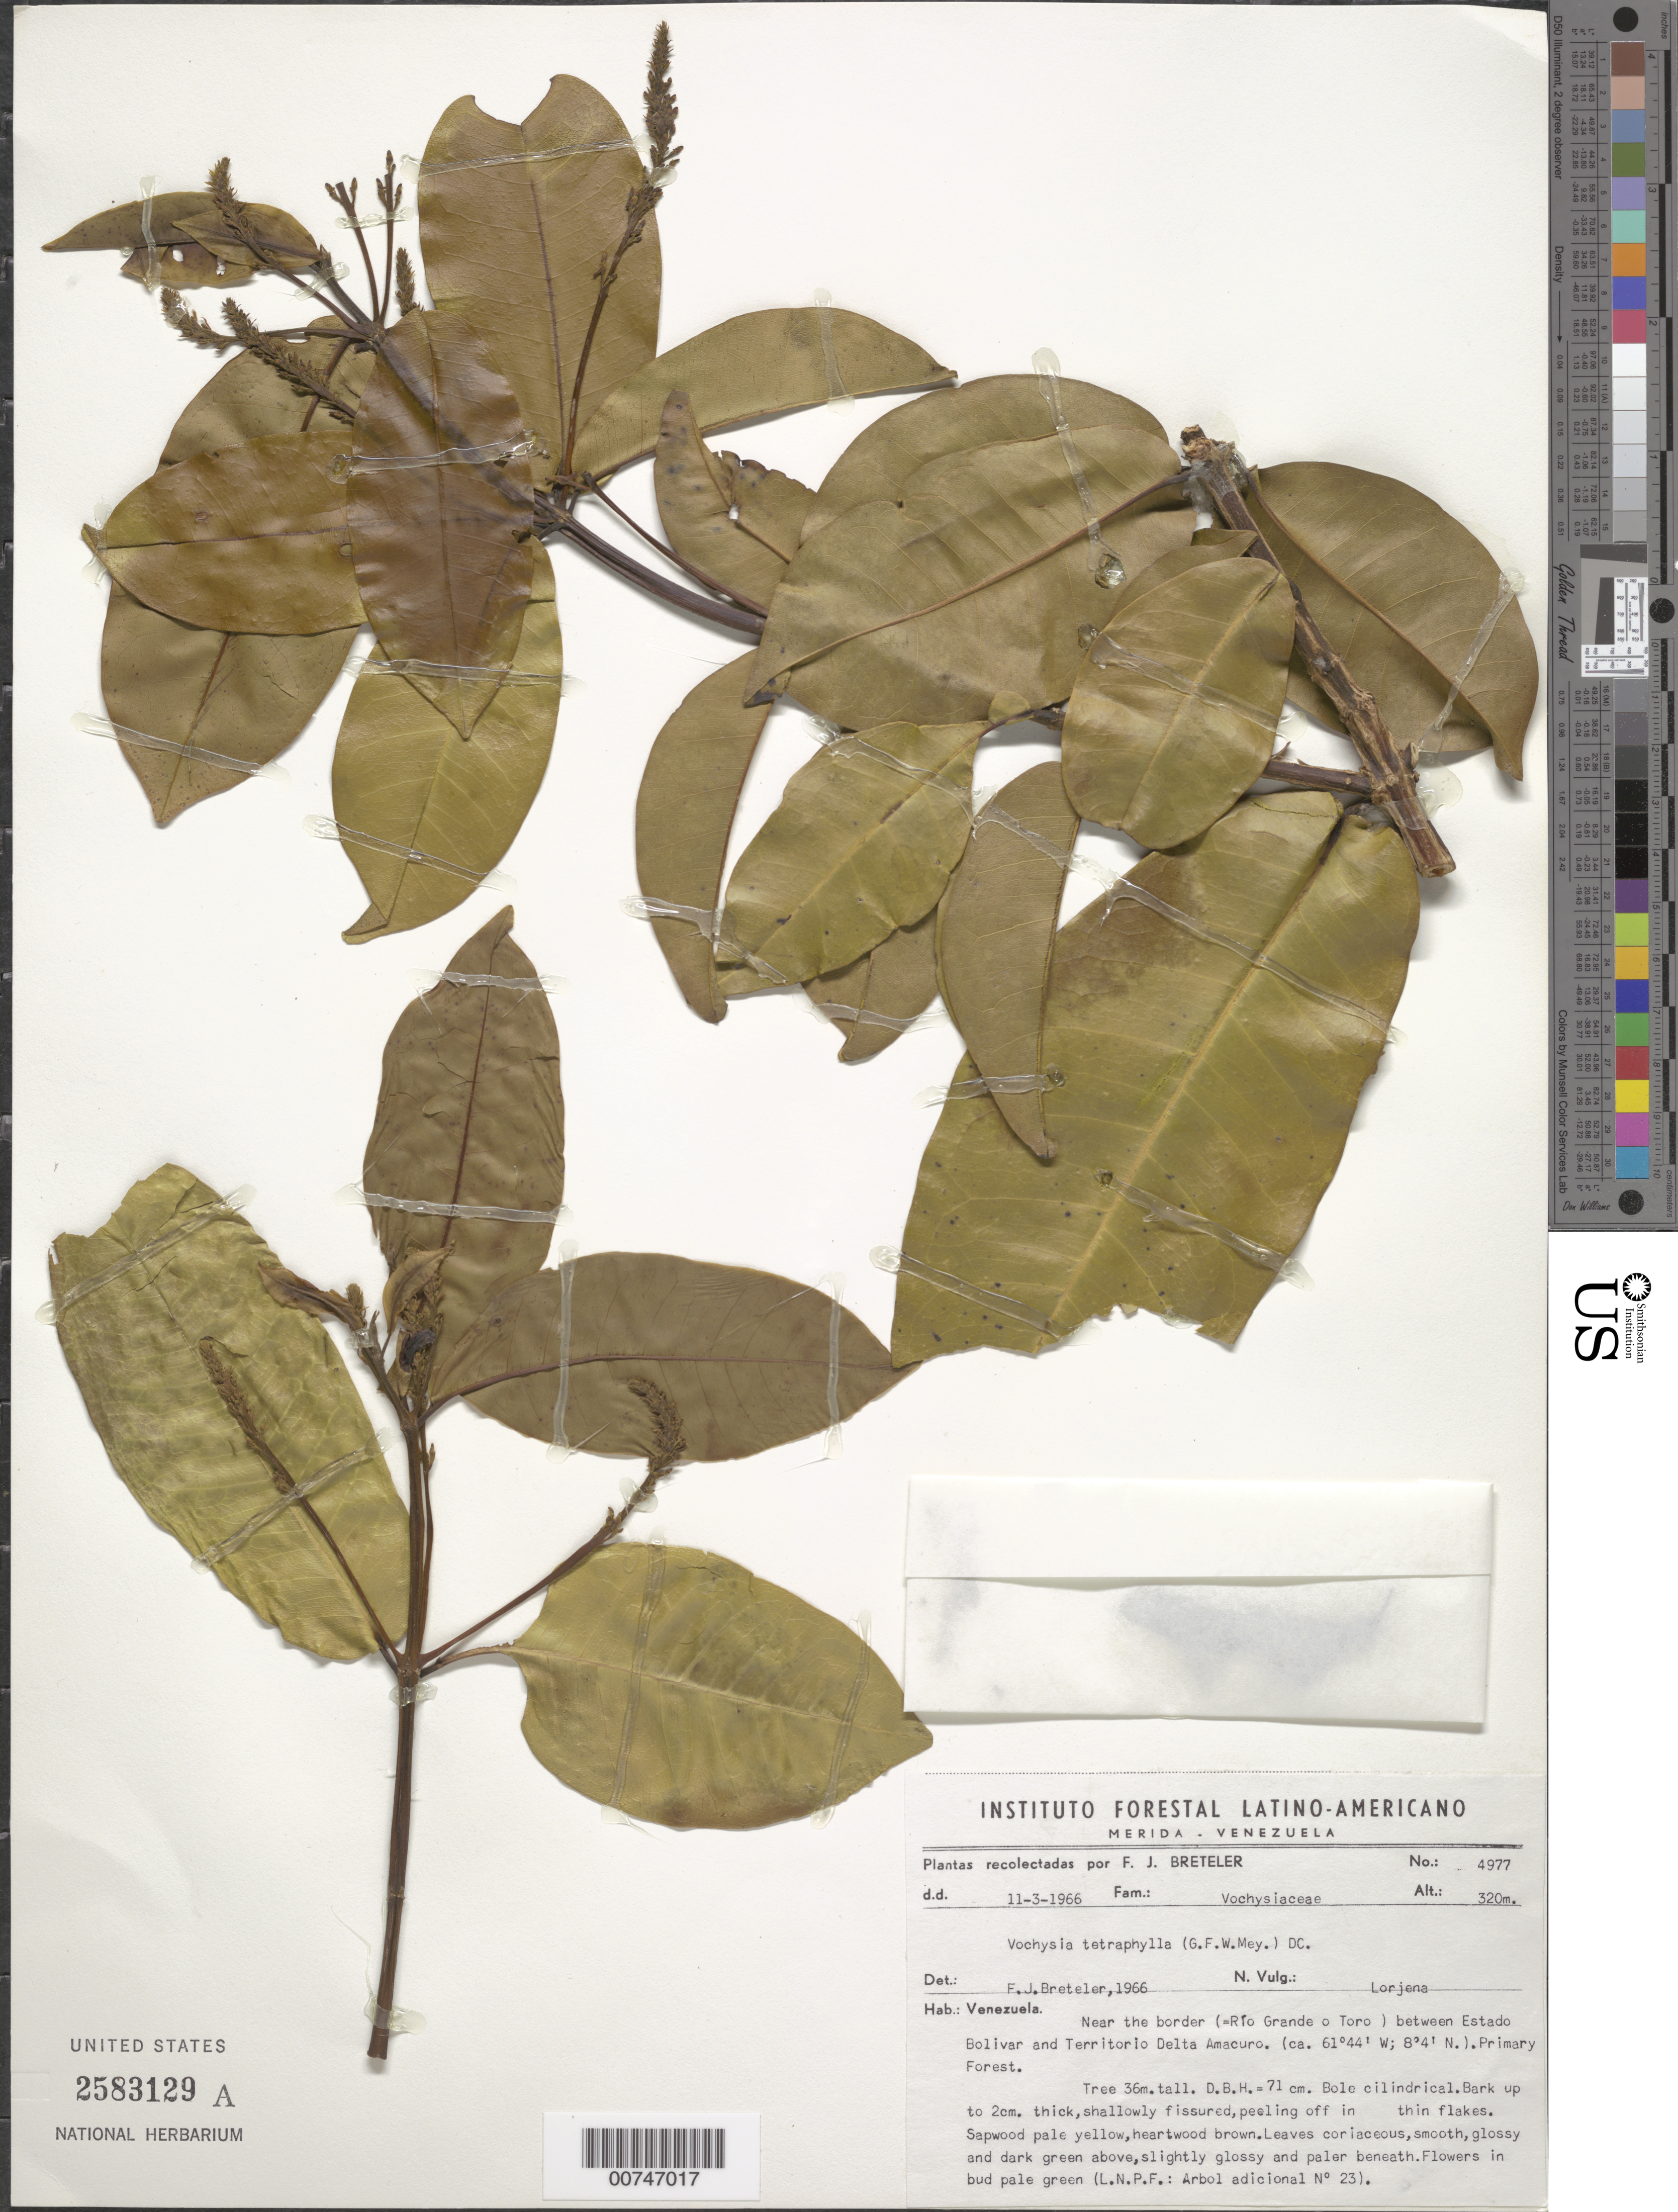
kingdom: Plantae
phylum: Tracheophyta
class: Magnoliopsida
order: Myrtales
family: Vochysiaceae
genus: Vochysia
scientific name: Vochysia tetraphylla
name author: (G. Mey.) DC.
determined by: Breteler, F. J.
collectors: F. J. Breteler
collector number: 4977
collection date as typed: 11-Mar-66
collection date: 1966-03-11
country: Venezuela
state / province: Bolívar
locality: Río Grande o Toro, near border between Estado Bolívar and Territorío Delta Amacuro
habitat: Primary forest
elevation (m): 320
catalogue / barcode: US 2583129A